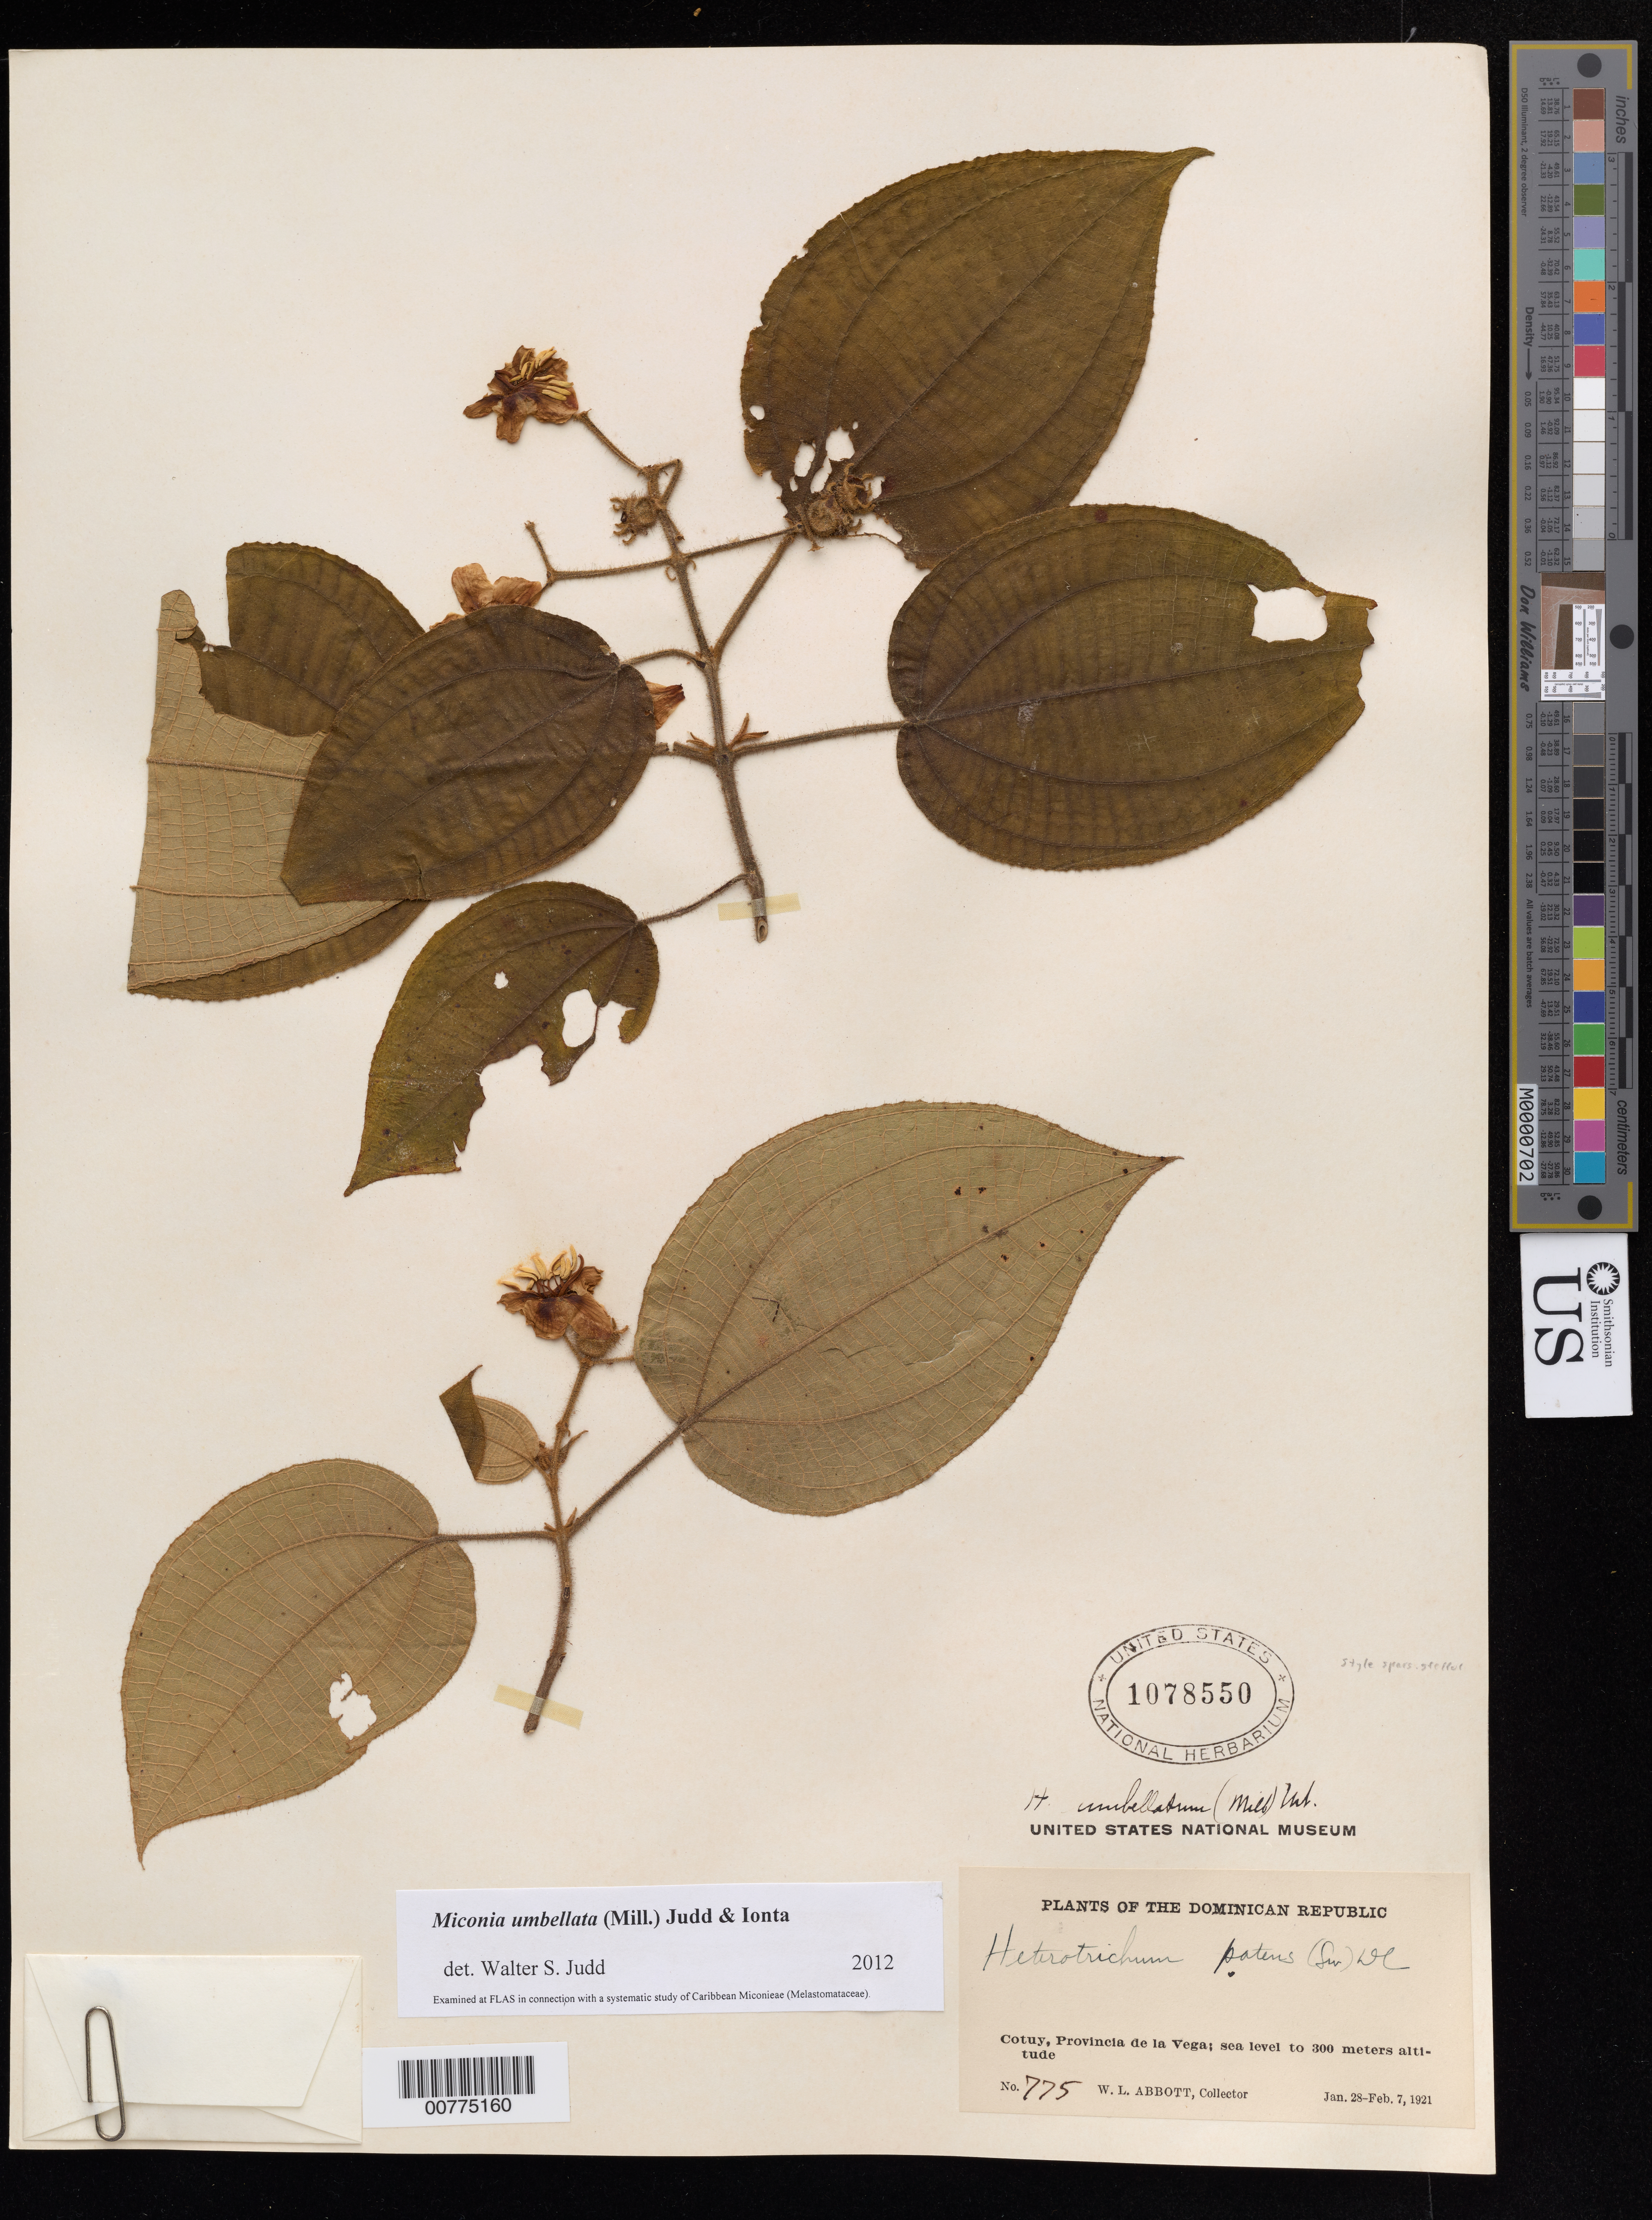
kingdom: Plantae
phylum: Tracheophyta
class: Magnoliopsida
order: Myrtales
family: Melastomataceae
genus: Miconia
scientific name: Miconia umbellata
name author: (Mill.) Judd & Ionta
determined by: Judd, Walter S.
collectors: W. L. Abbott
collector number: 775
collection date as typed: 28 Feb 1910 to 07 Feb 1921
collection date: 1910-02-28/1921-02-07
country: Dominican Republic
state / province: La Vega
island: Hispaniola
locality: Cotuy.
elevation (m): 0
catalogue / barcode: US 1078550